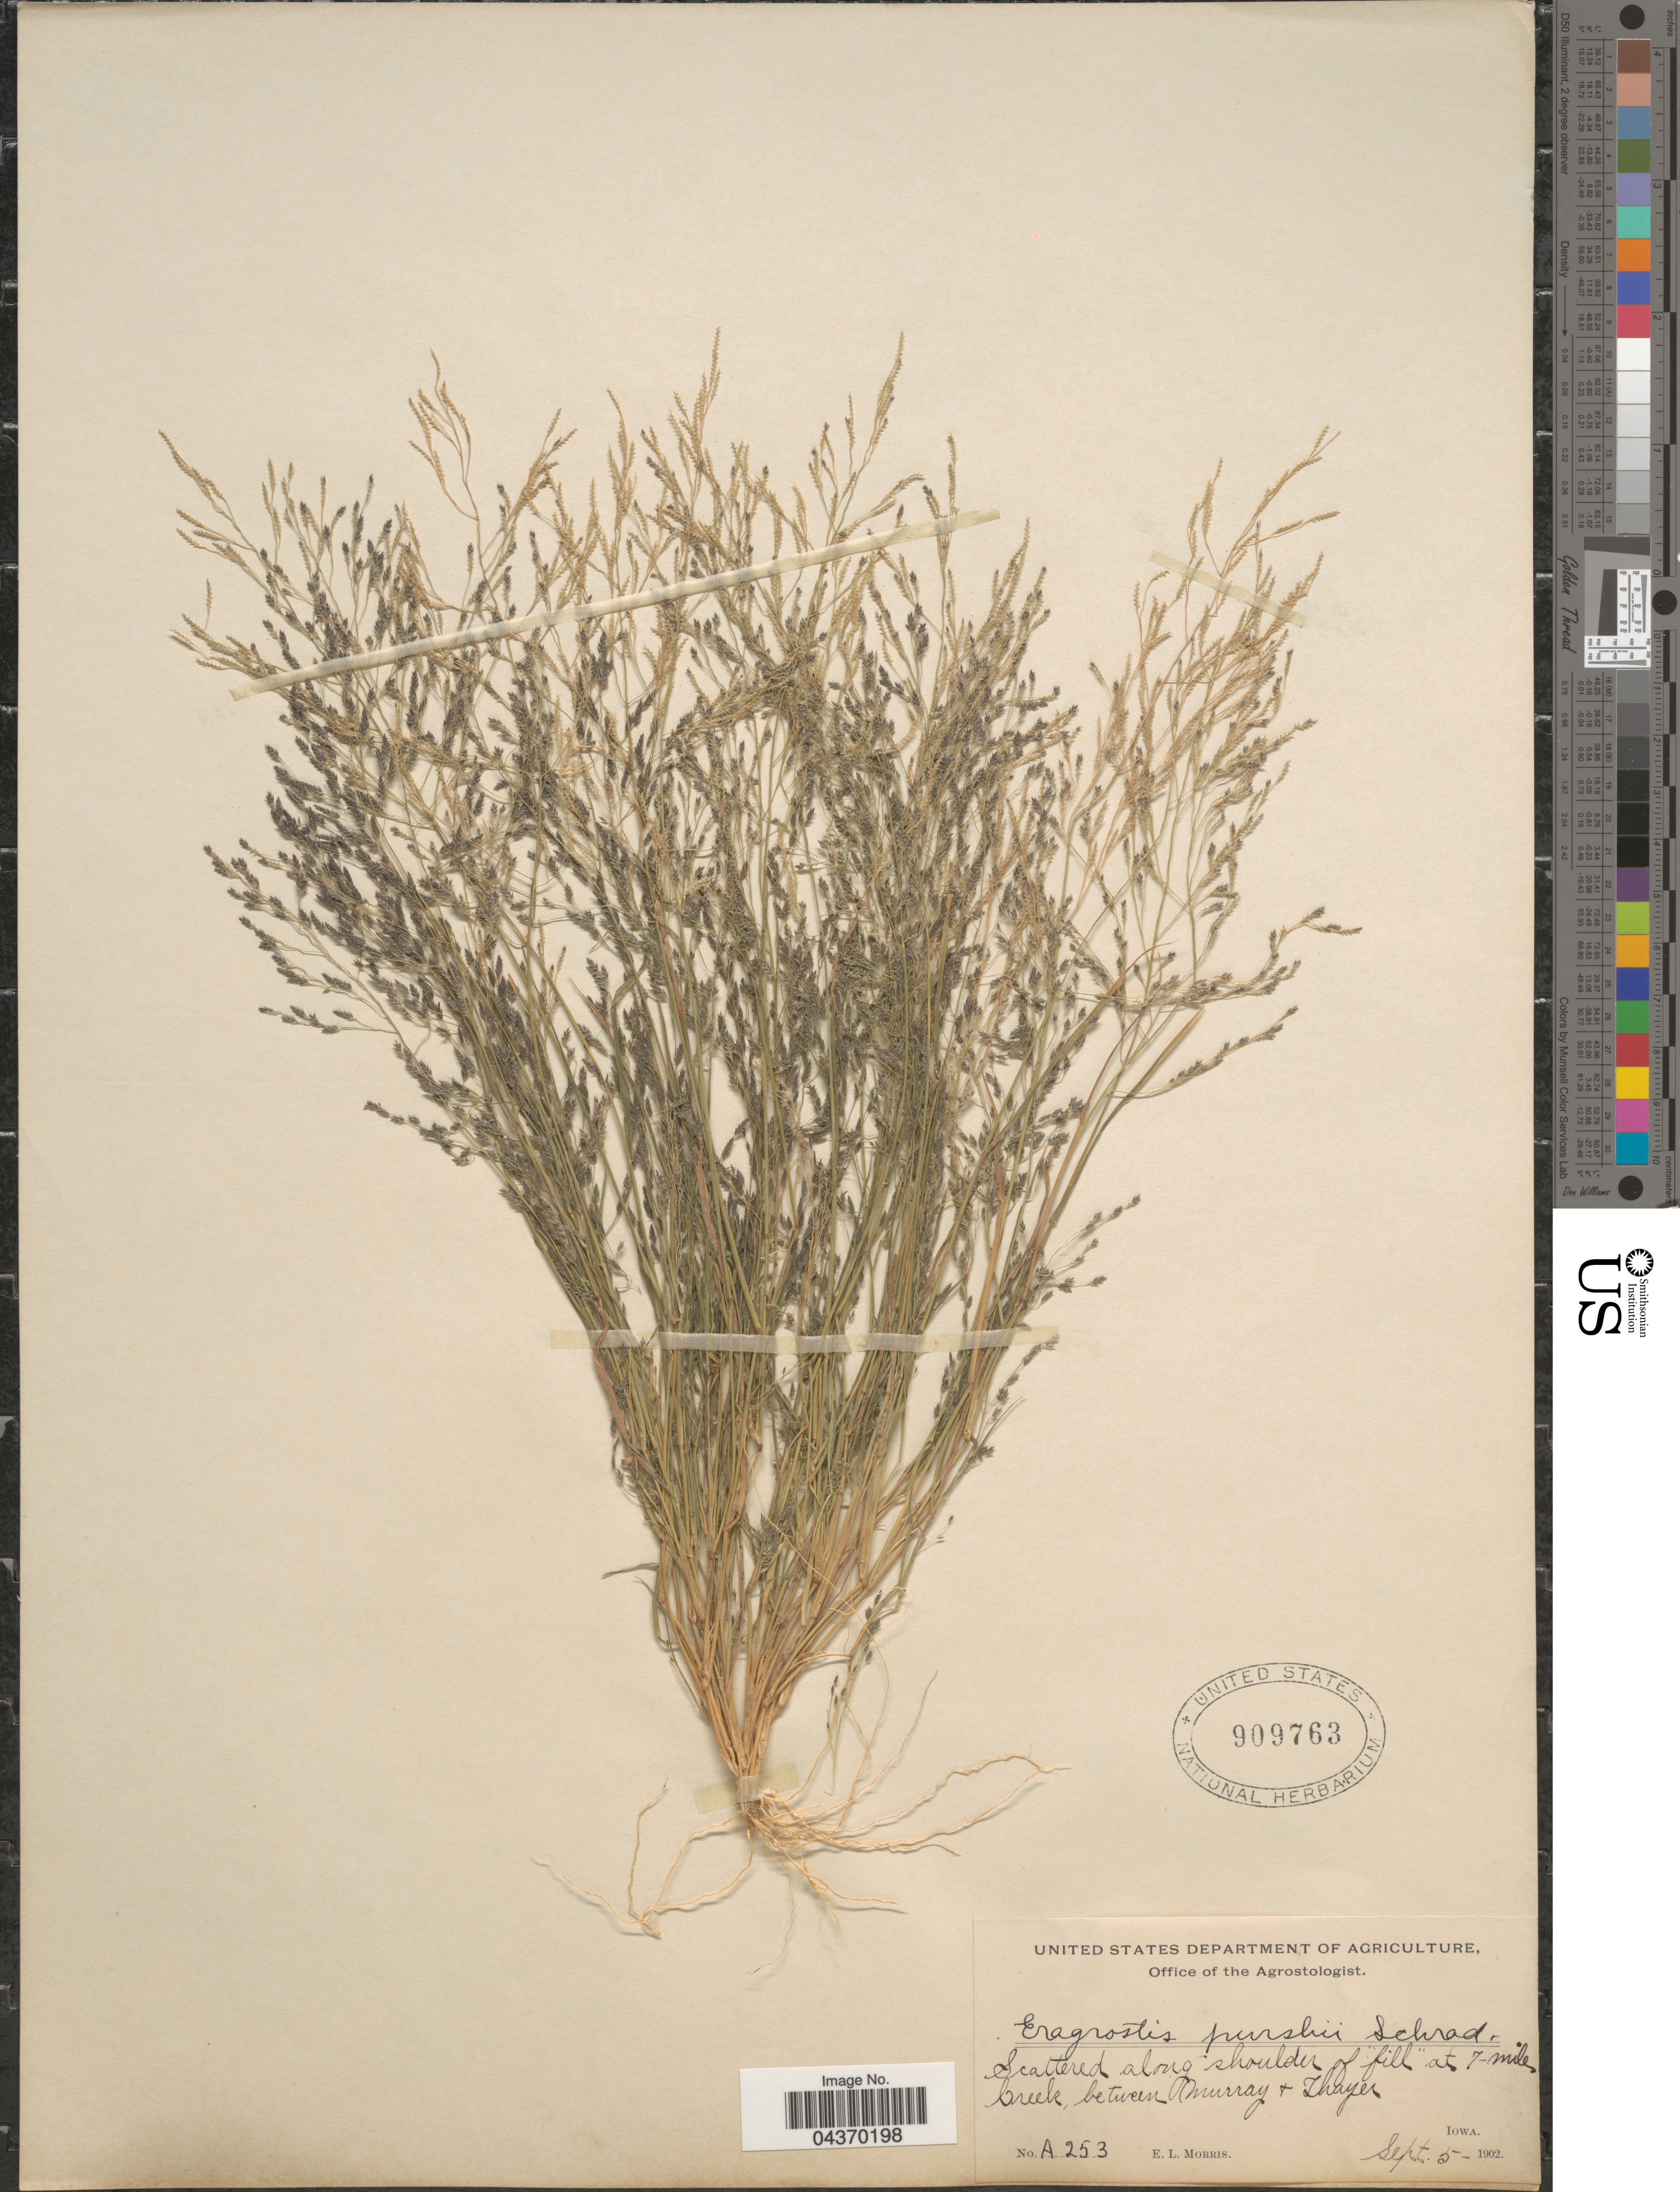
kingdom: Plantae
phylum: Tracheophyta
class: Liliopsida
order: Poales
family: Poaceae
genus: Eragrostis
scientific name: Eragrostis pectinacea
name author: (Michx.) Nees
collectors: E. Morris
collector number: A253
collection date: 1902-09-05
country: United States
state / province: Iowa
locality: Along shoulder of "fill" at 7-mile Creek between Murray & Thayer.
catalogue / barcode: US 909763